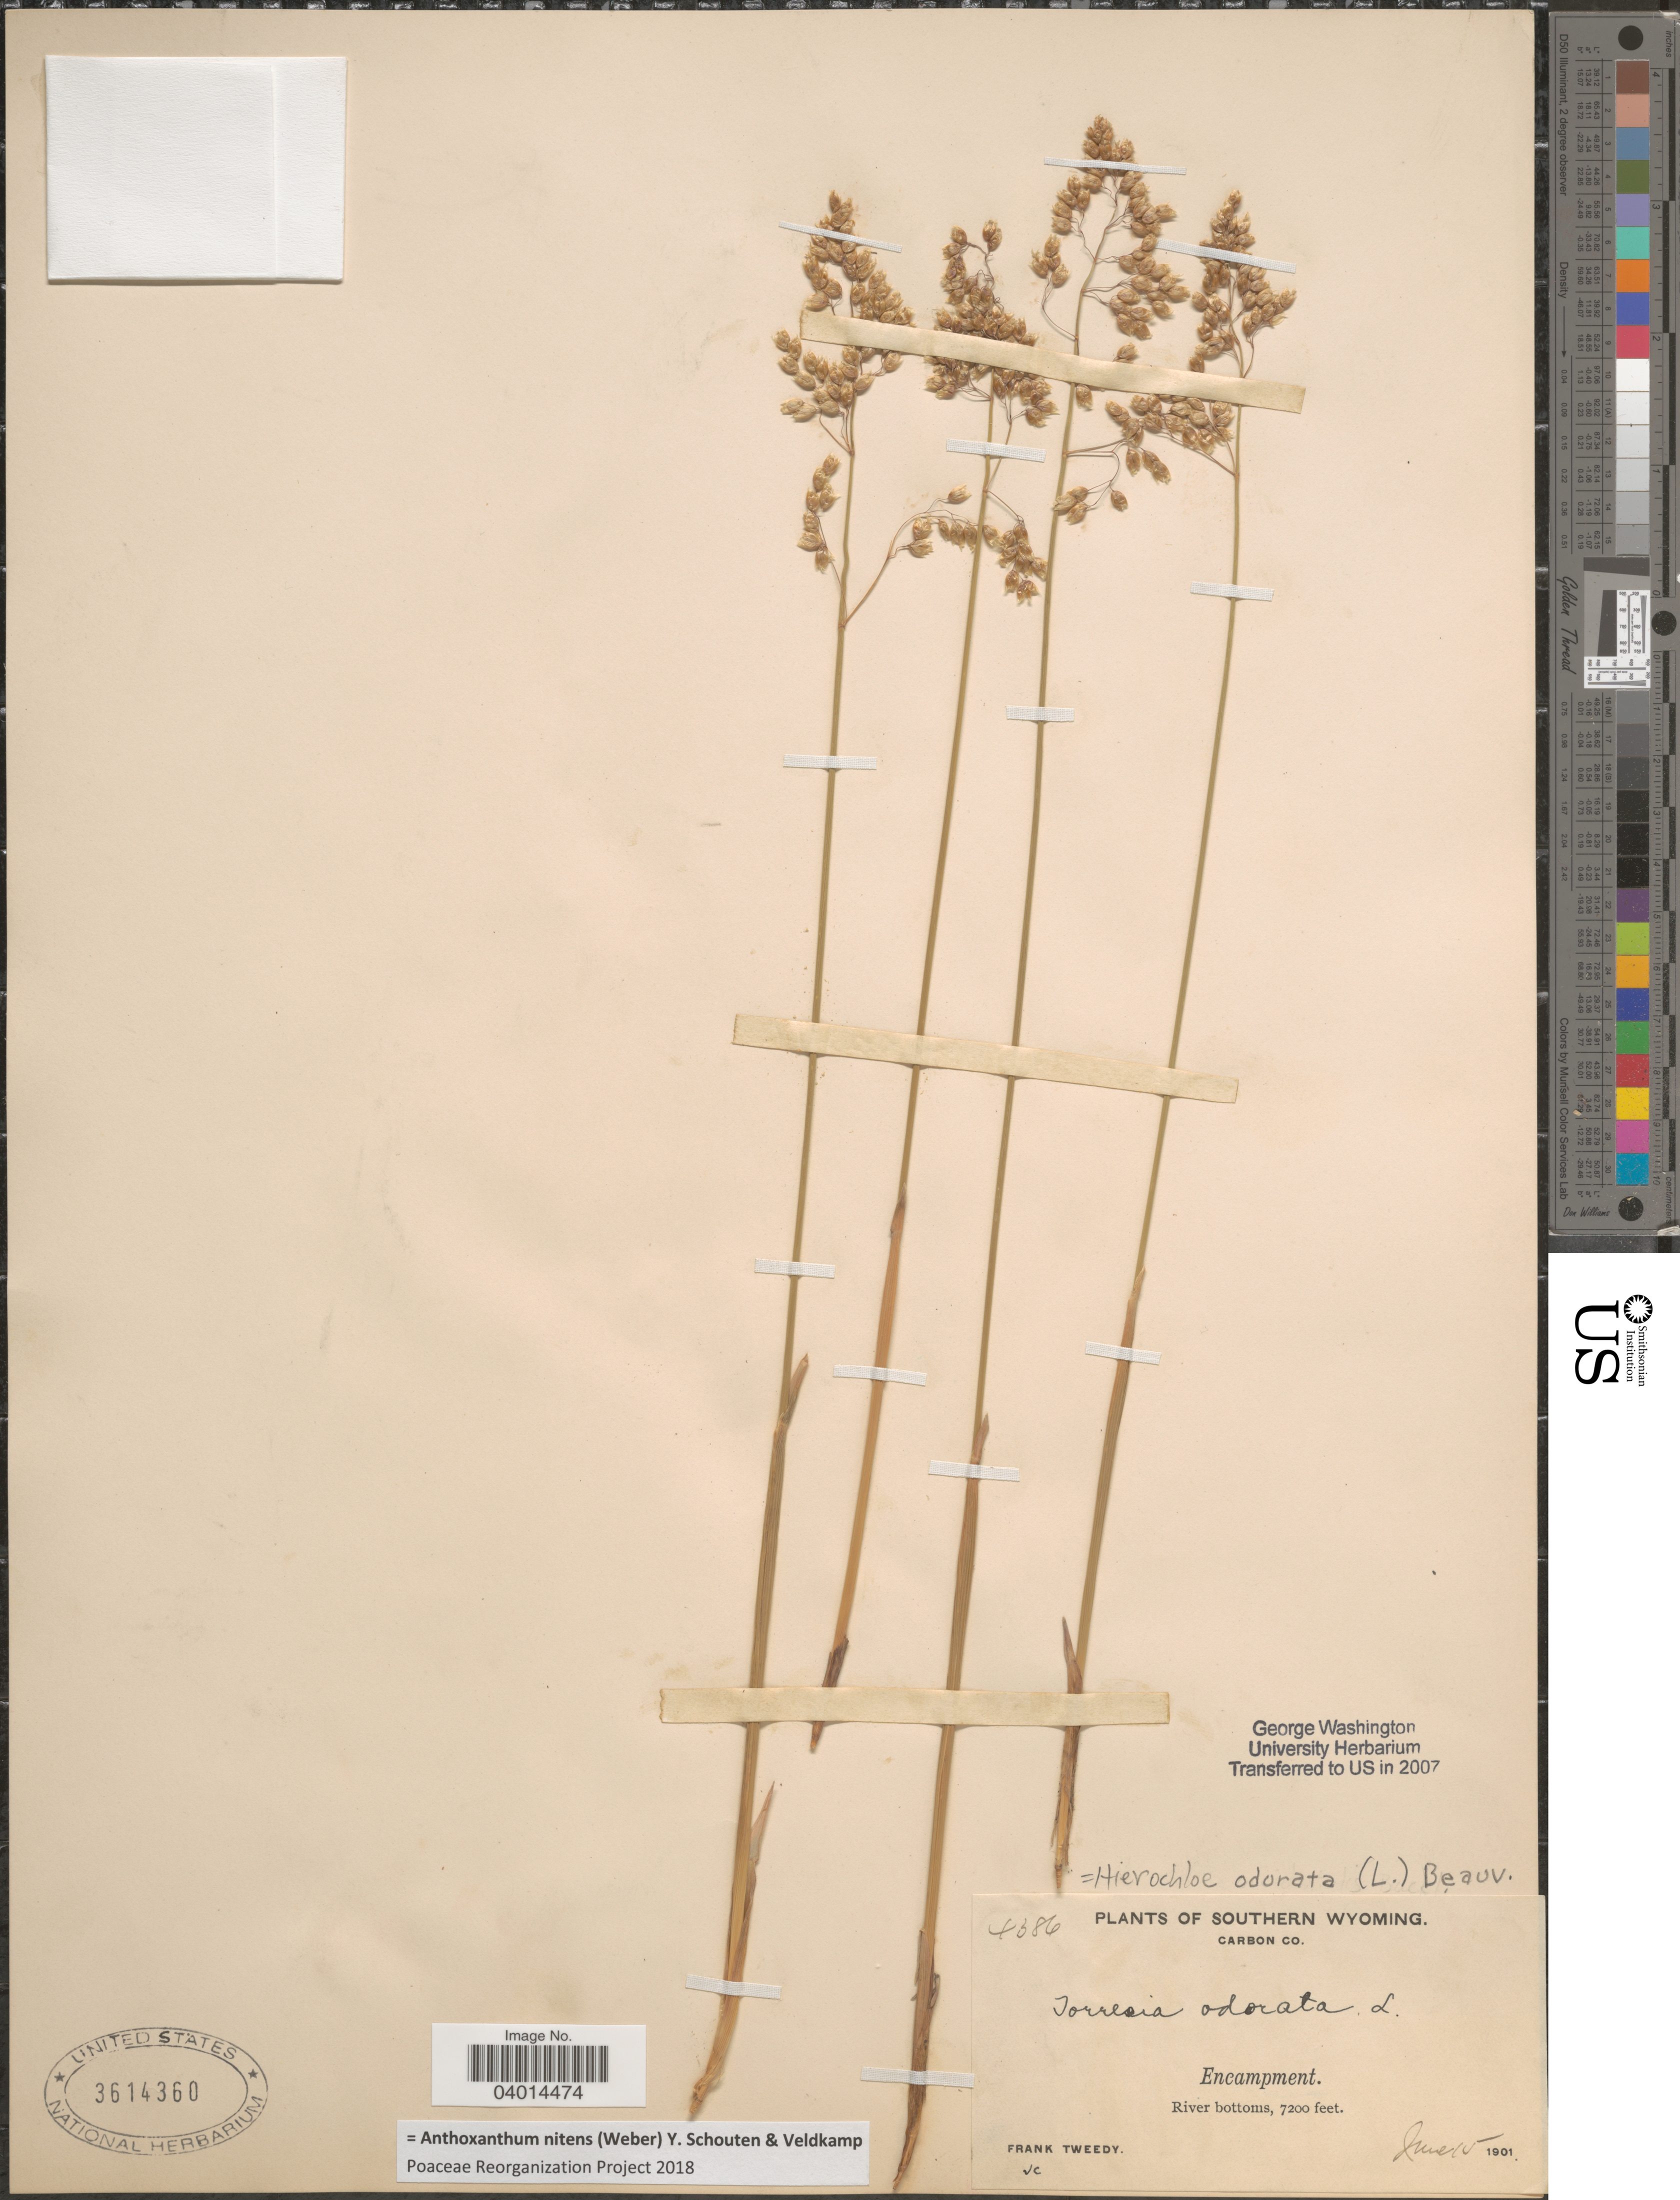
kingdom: Plantae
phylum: Tracheophyta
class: Liliopsida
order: Poales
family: Poaceae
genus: Anthoxanthum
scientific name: Anthoxanthum nitens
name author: (G.H. Weber) R.T.A. Schouten & Veldkamp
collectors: F. Tweedy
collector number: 4386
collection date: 1901-06-15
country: United States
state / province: Wyoming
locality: Southern Wyoming. Carbon Co. Encampment.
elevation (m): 2195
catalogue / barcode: US 3614360